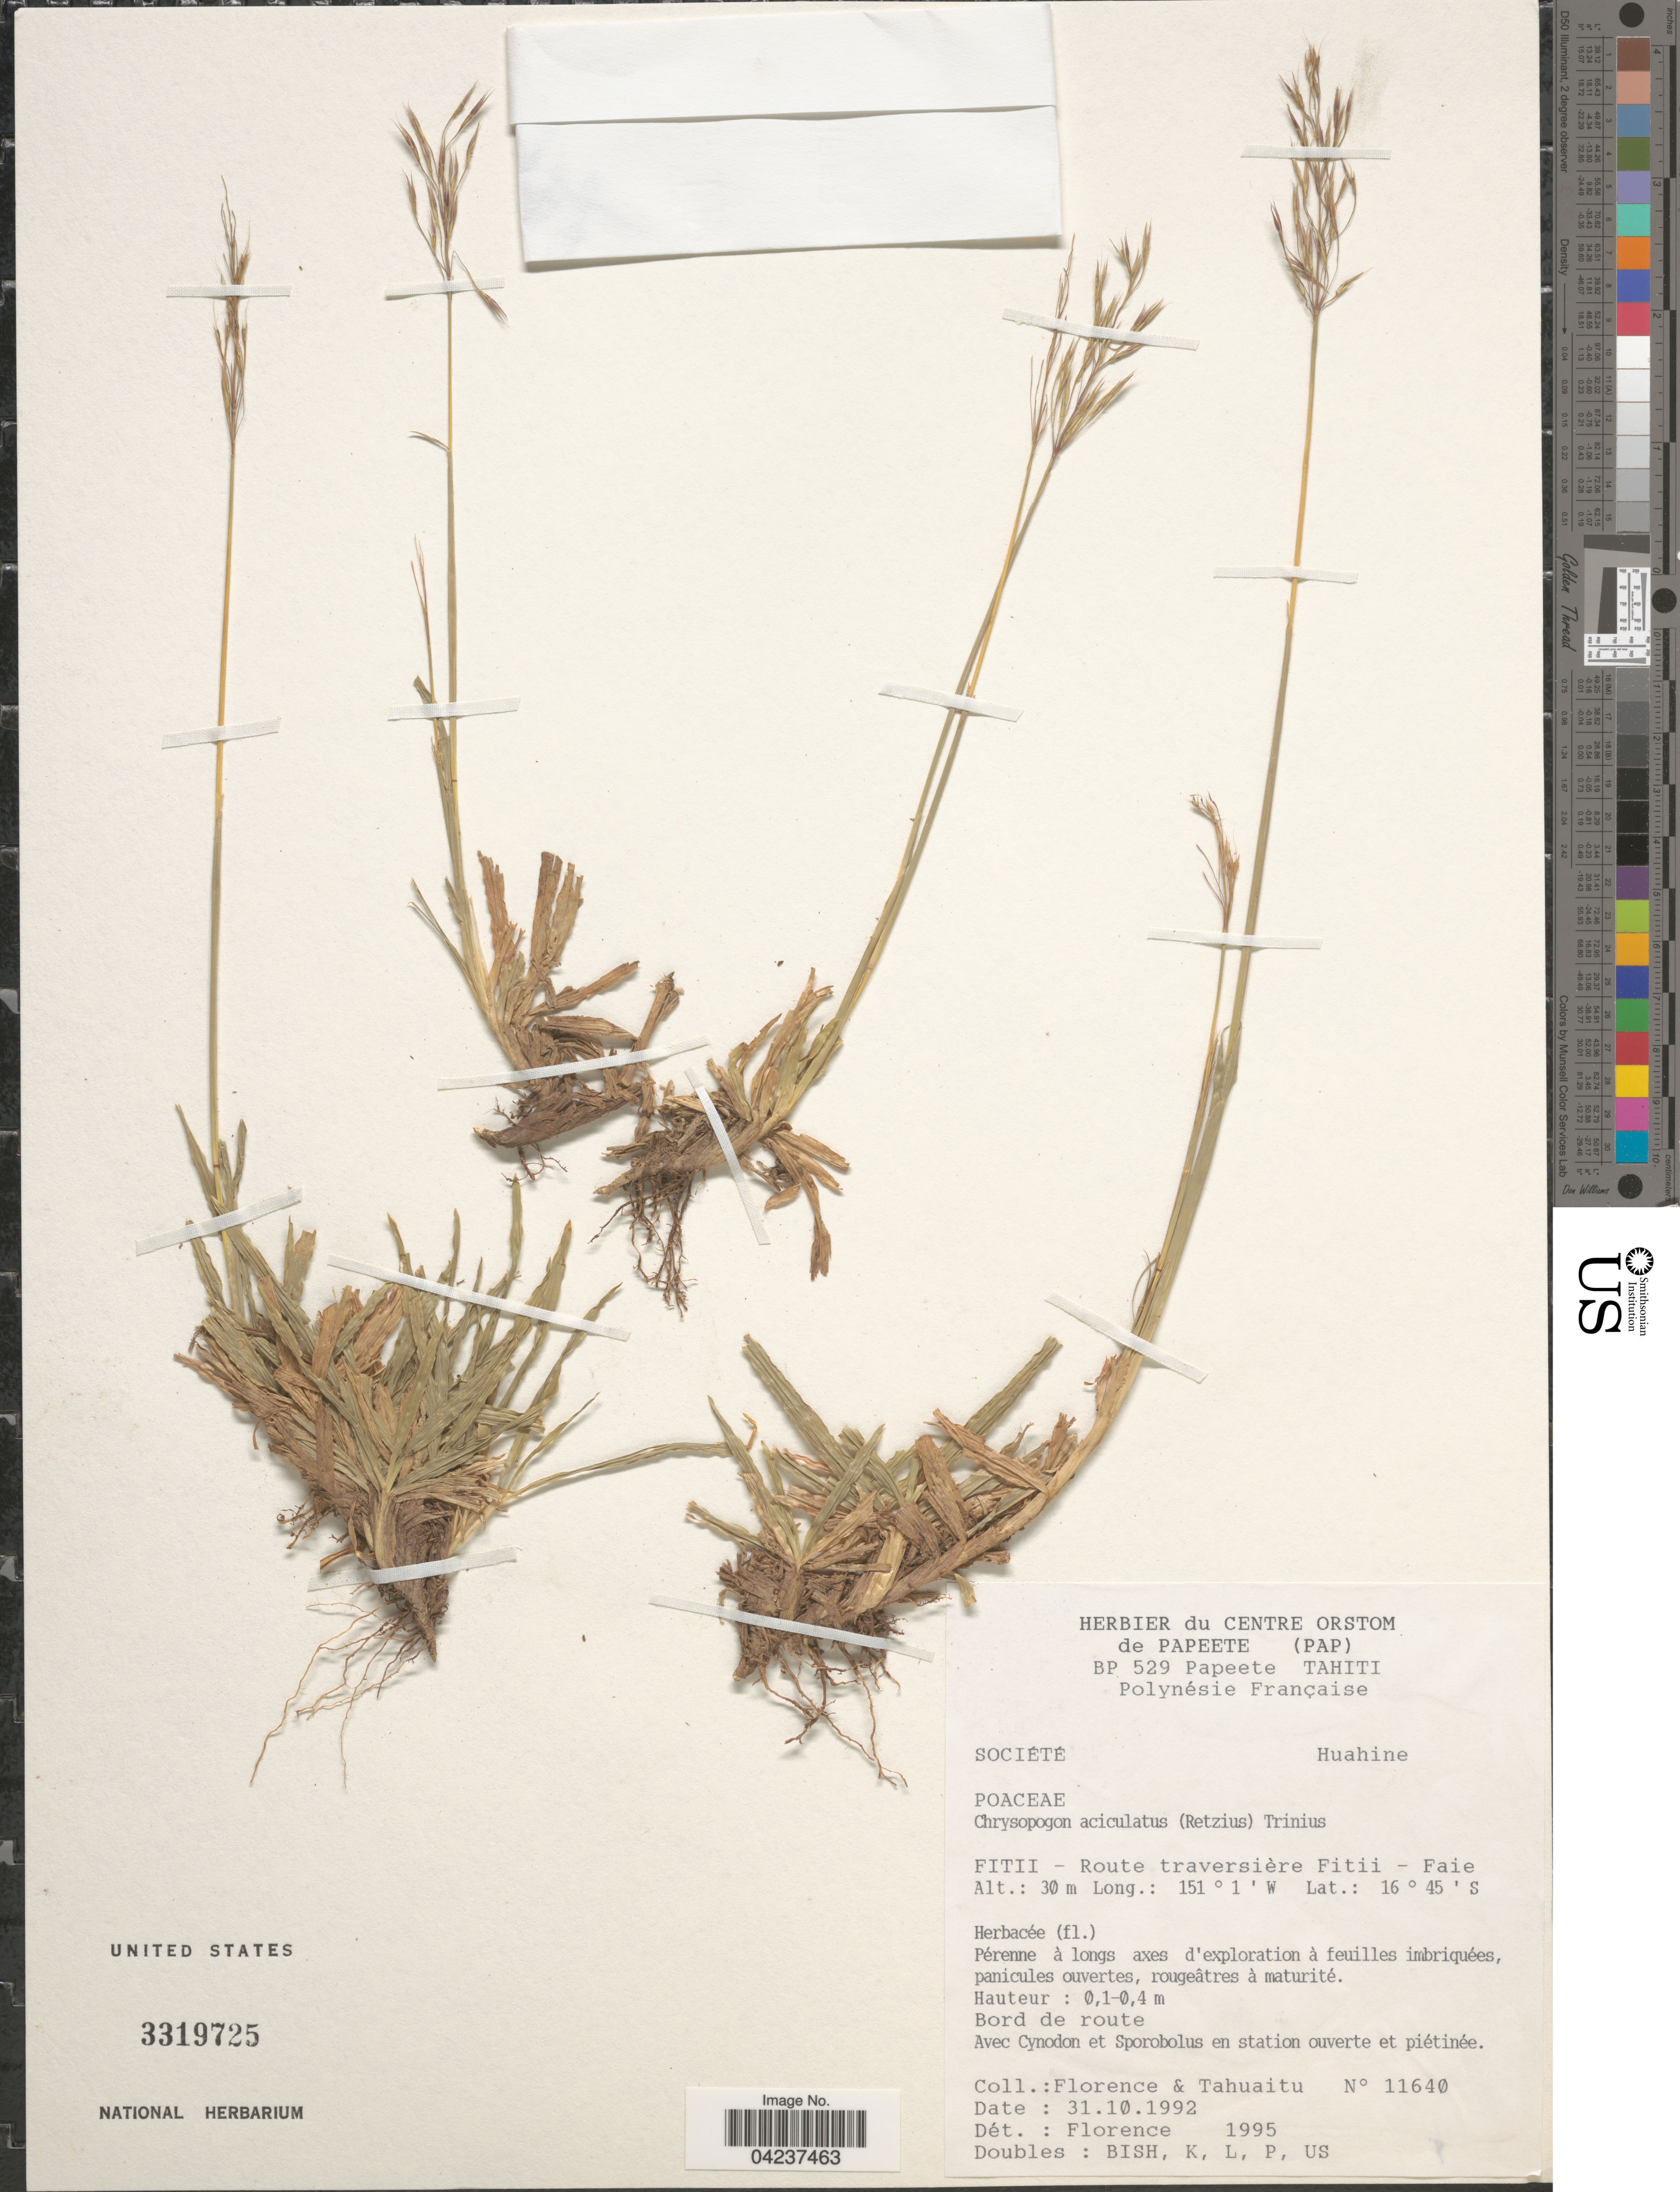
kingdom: Plantae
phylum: Tracheophyta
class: Liliopsida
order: Poales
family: Poaceae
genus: Chrysopogon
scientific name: Chrysopogon aciculatus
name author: (Retz.) Trin.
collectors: -. Florence & -. Tahuaitu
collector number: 11640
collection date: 1992-10-31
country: French Polynesia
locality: Société. BP 529 Papeete Tahiti. Polynésie Française. Huahine. Fitii - Route traversière Fitii - Faie.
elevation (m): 30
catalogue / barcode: US 3319725